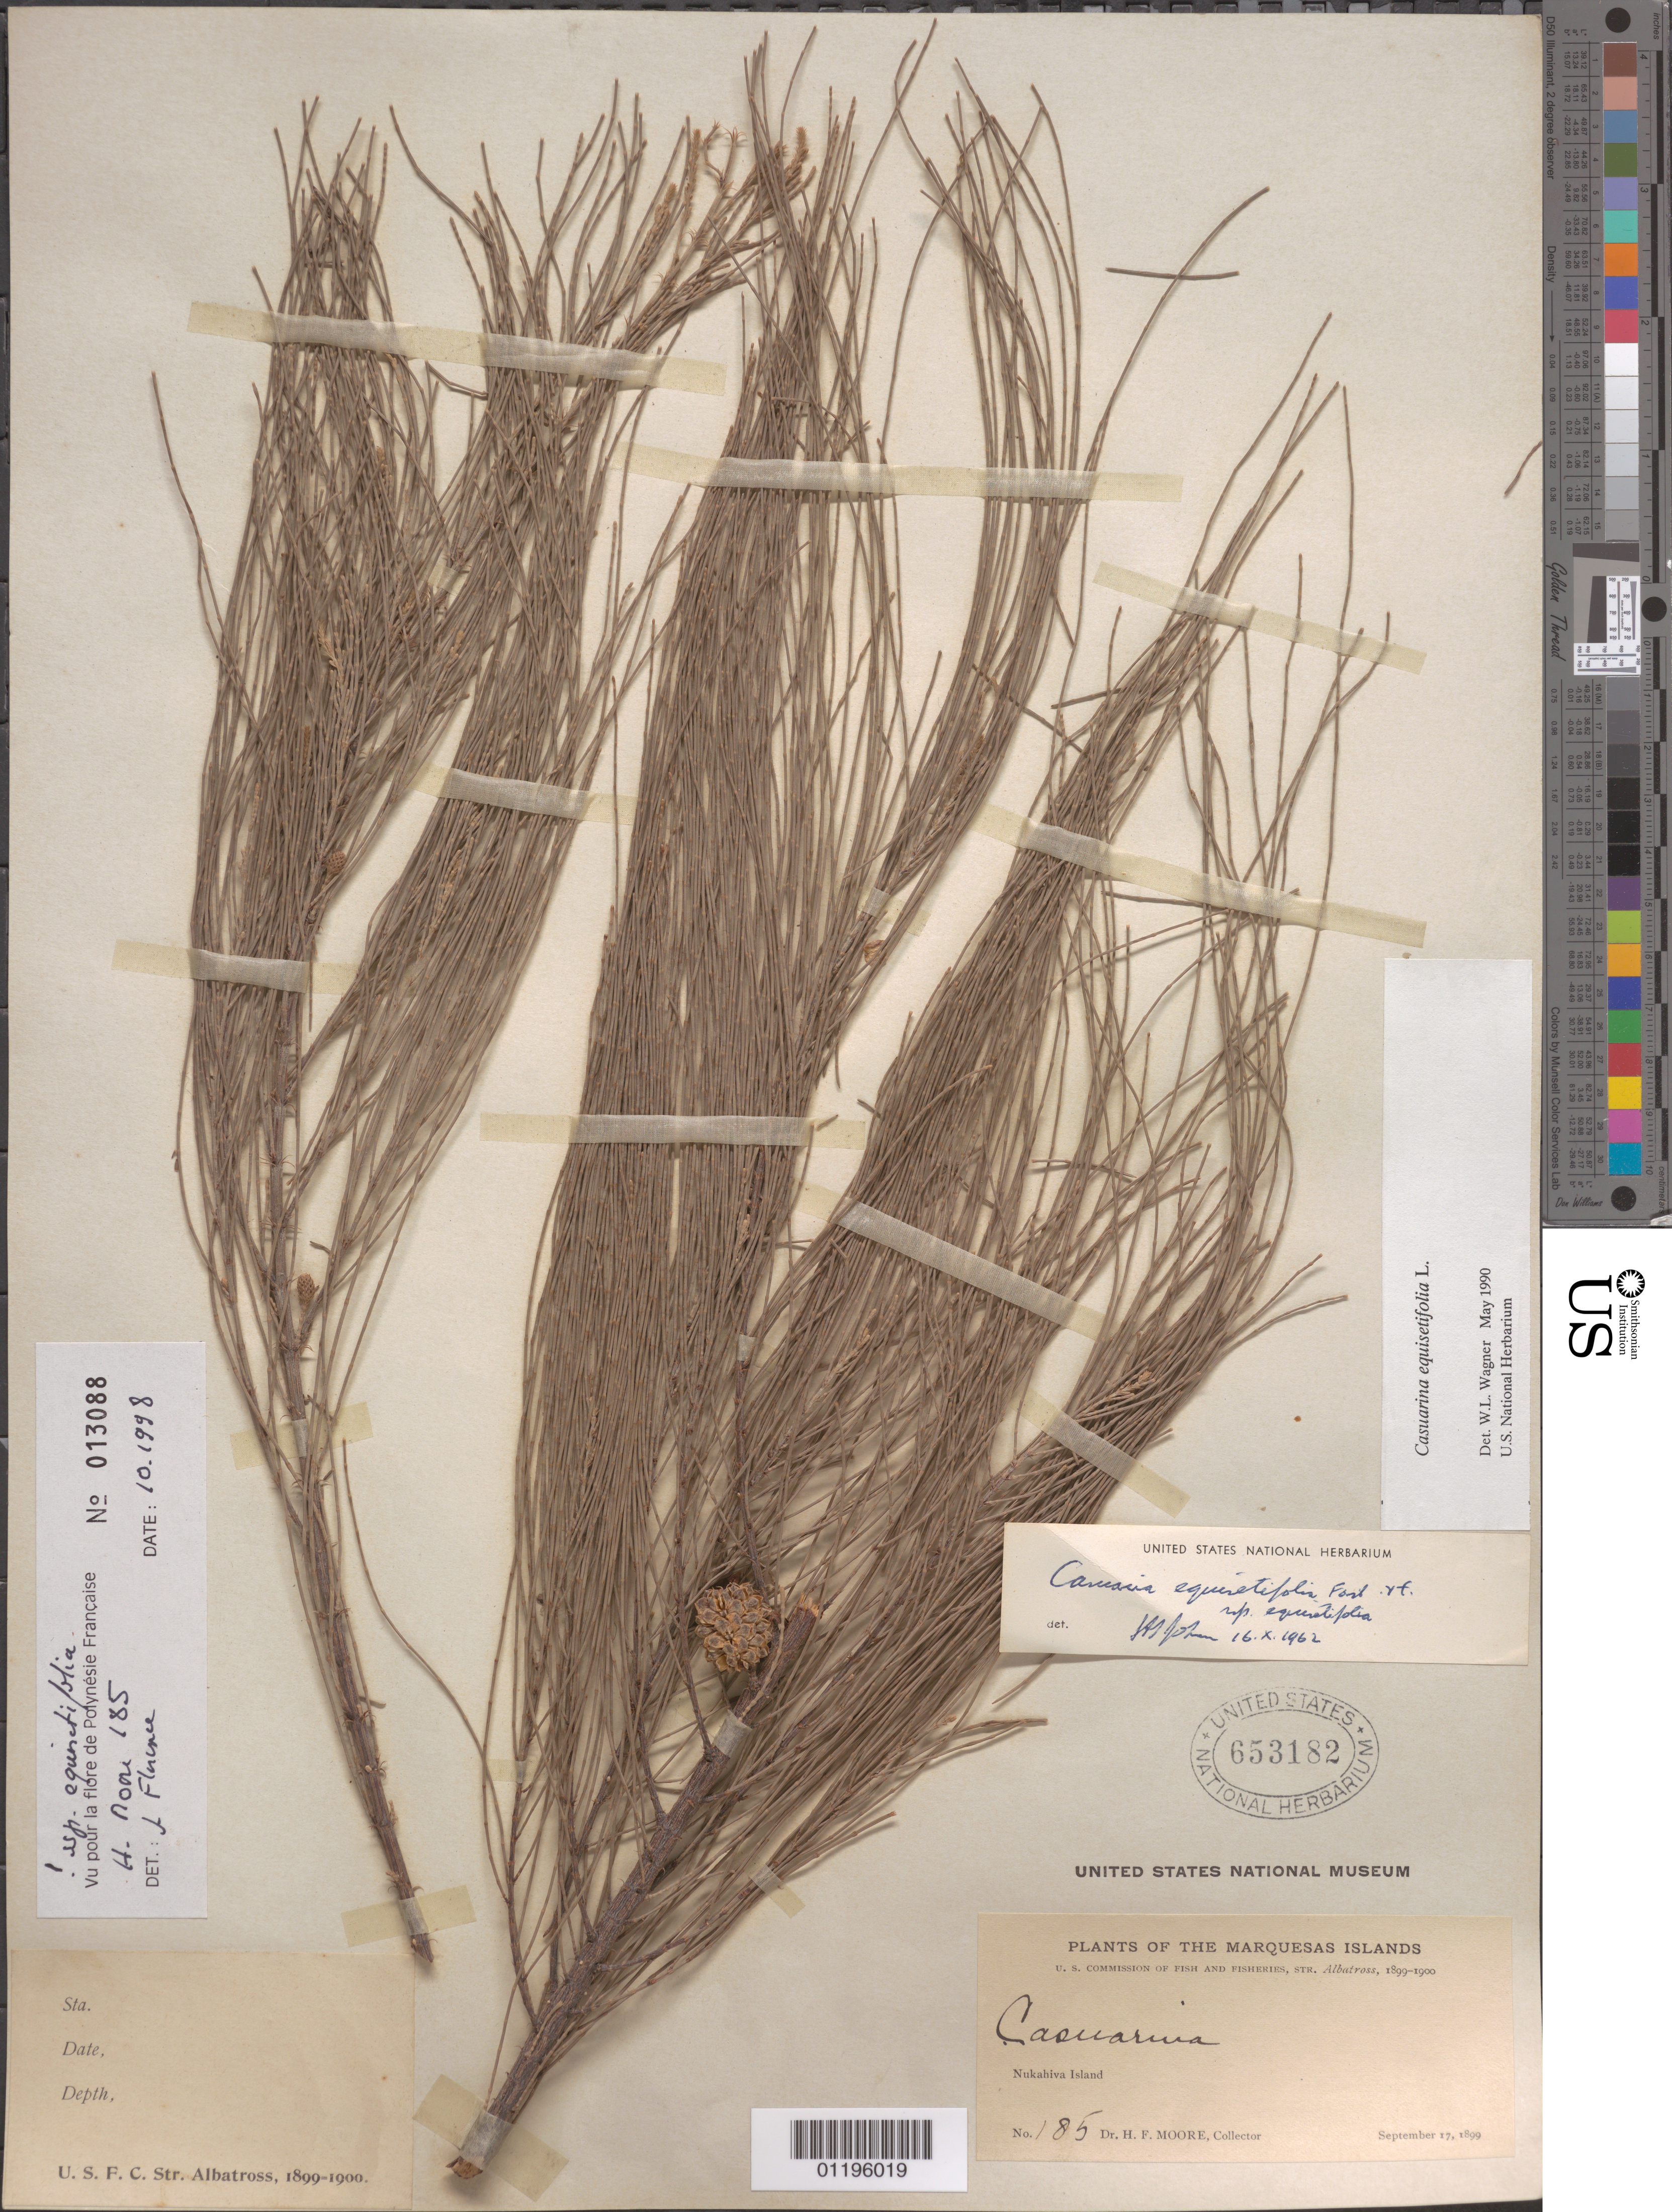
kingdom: Plantae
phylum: Tracheophyta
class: Magnoliopsida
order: Fagales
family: Casuarinaceae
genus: Casuarina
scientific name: Casuarina equisetifolia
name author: L.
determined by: Wagner, W. L., (BOT), Smithsonian Institution - National Museum of Natural History (UNITED STATES)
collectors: H. F. Moore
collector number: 185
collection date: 1899-09-17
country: French Polynesia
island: Nuku Hiva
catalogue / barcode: US 653182